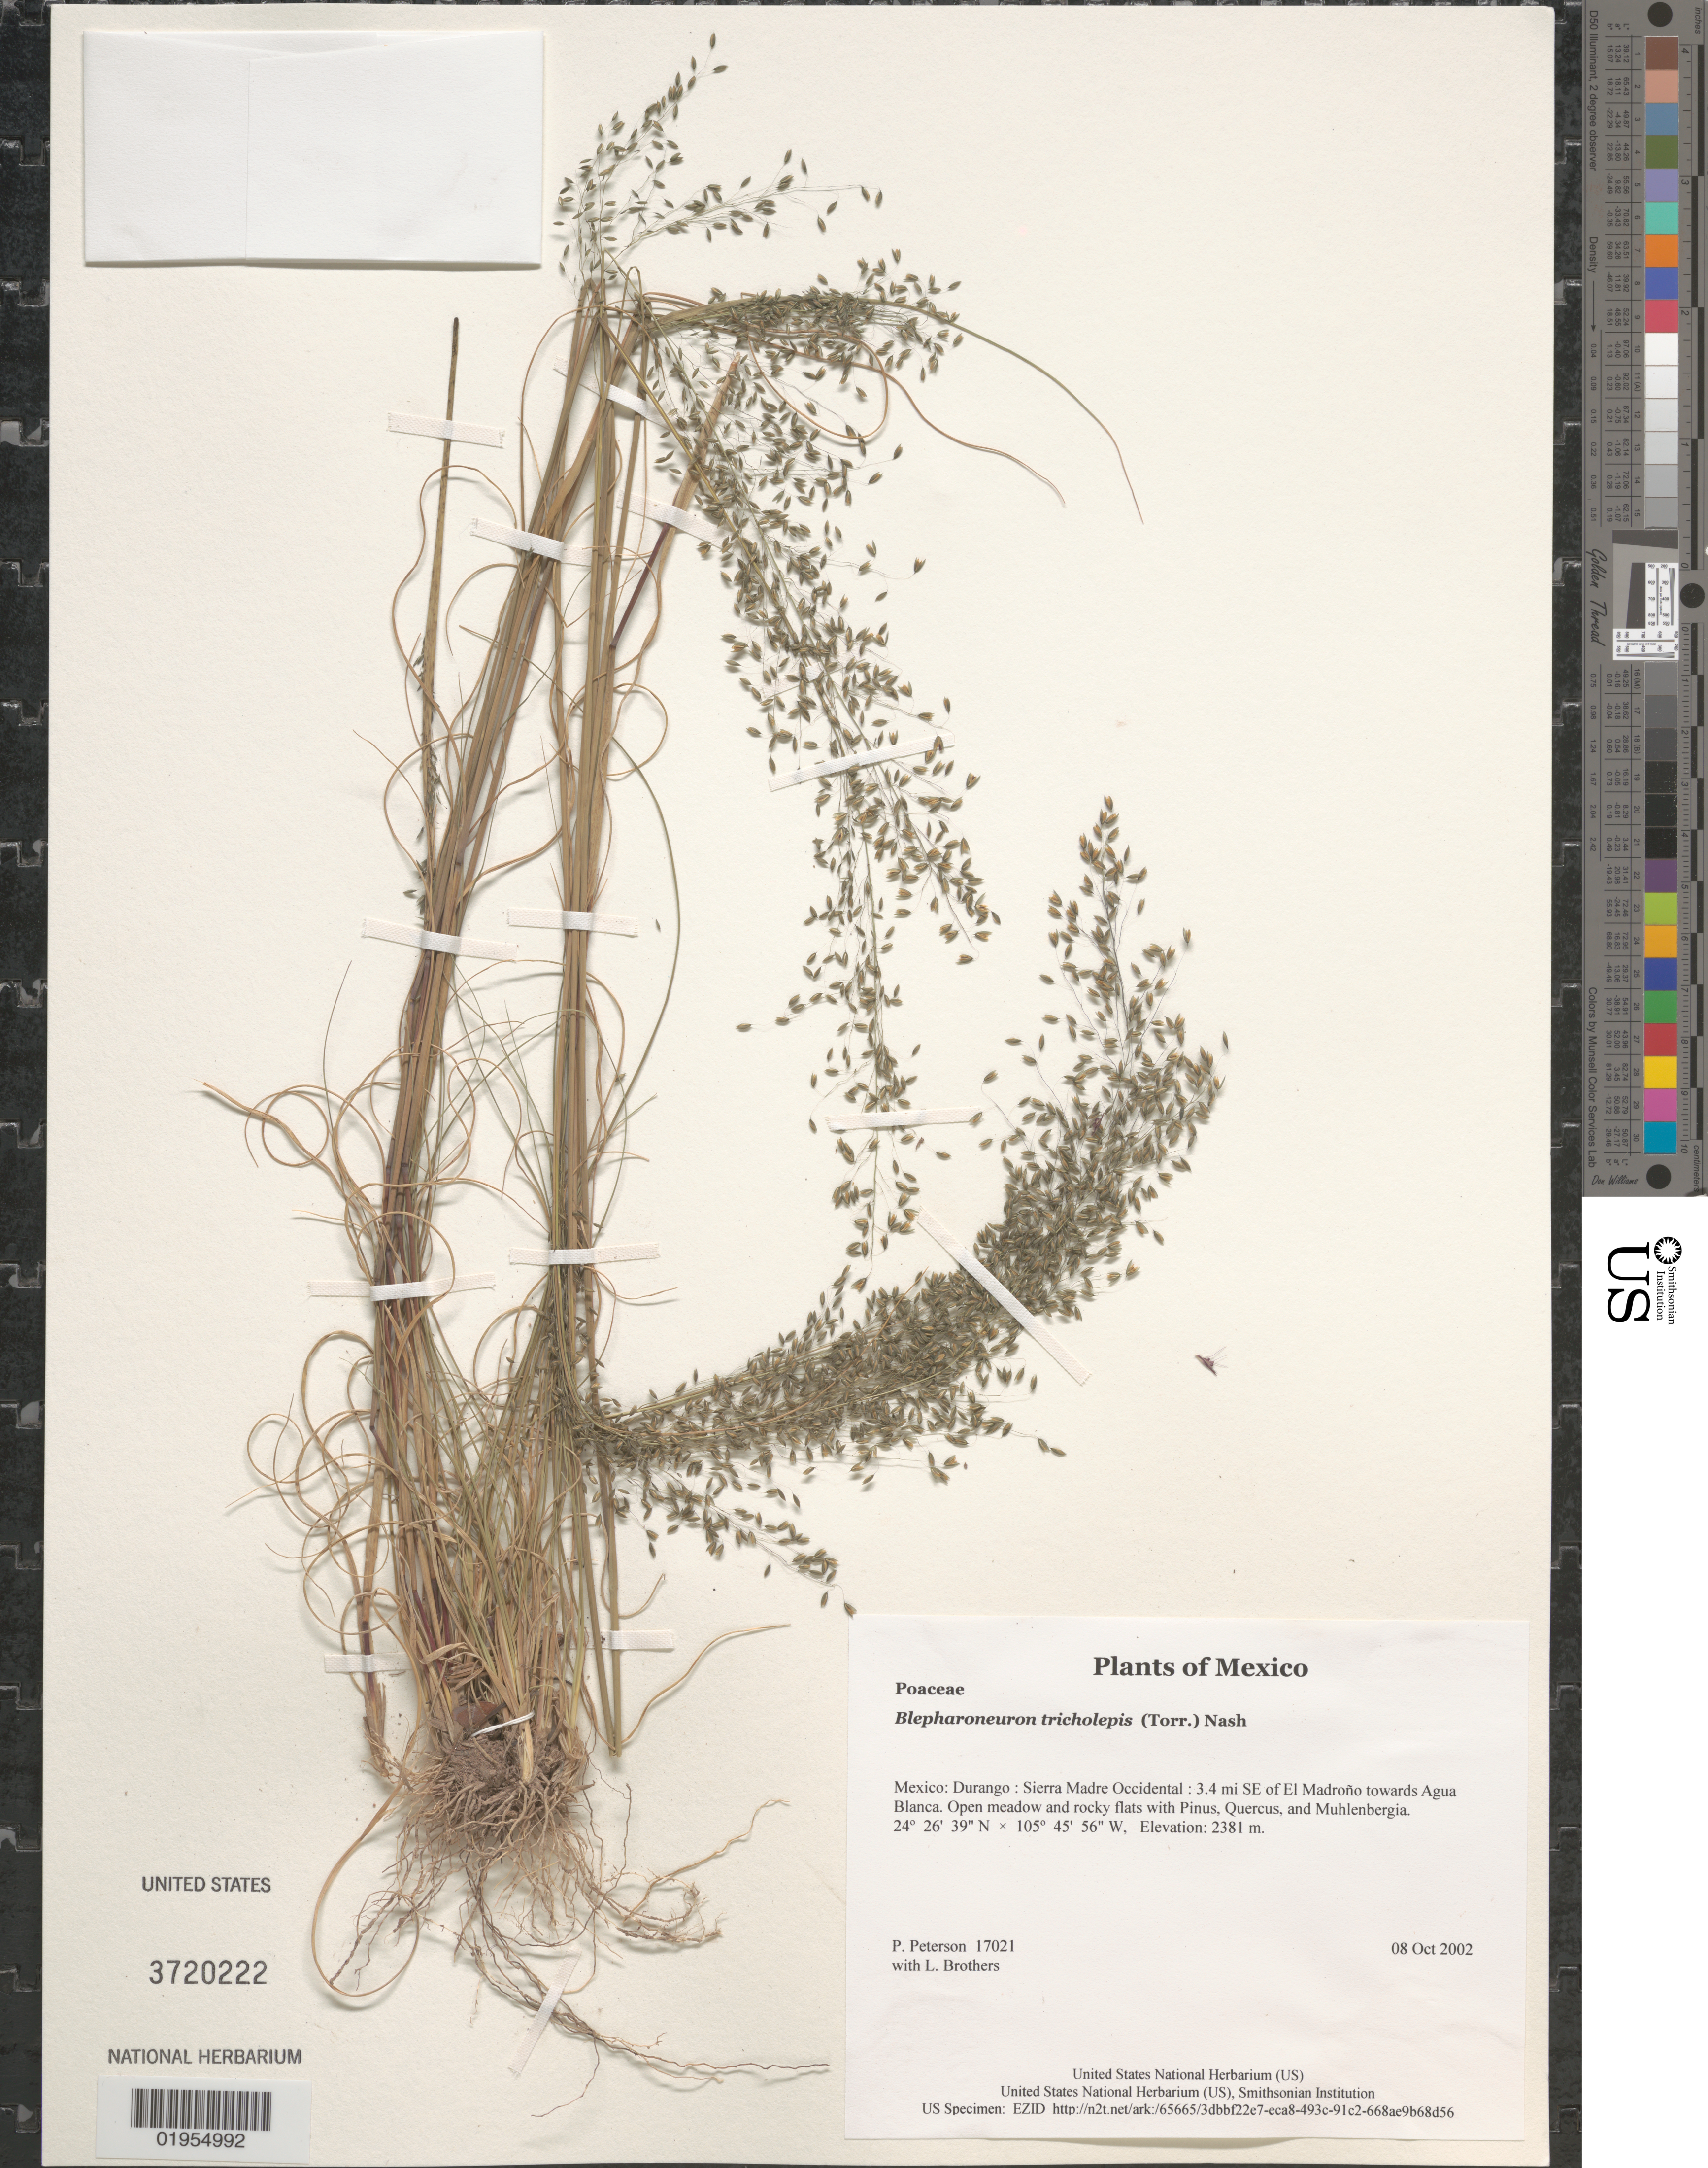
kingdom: Plantae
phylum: Tracheophyta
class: Liliopsida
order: Poales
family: Poaceae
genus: Blepharoneuron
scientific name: Blepharoneuron tricholepis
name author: (Torr.) Nash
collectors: P. M. Peterson & L. E. Brothers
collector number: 17021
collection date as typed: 08 Oct 2002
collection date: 2002-10-08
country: Mexico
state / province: Durango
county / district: Sierra Madre Occidental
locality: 3.4 mi SE of El Madroño towards Agua Blanca. Open meadow and rocky flats with Pinus, Quercus, and Muhlenbergia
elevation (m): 2381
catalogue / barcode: US 3720222